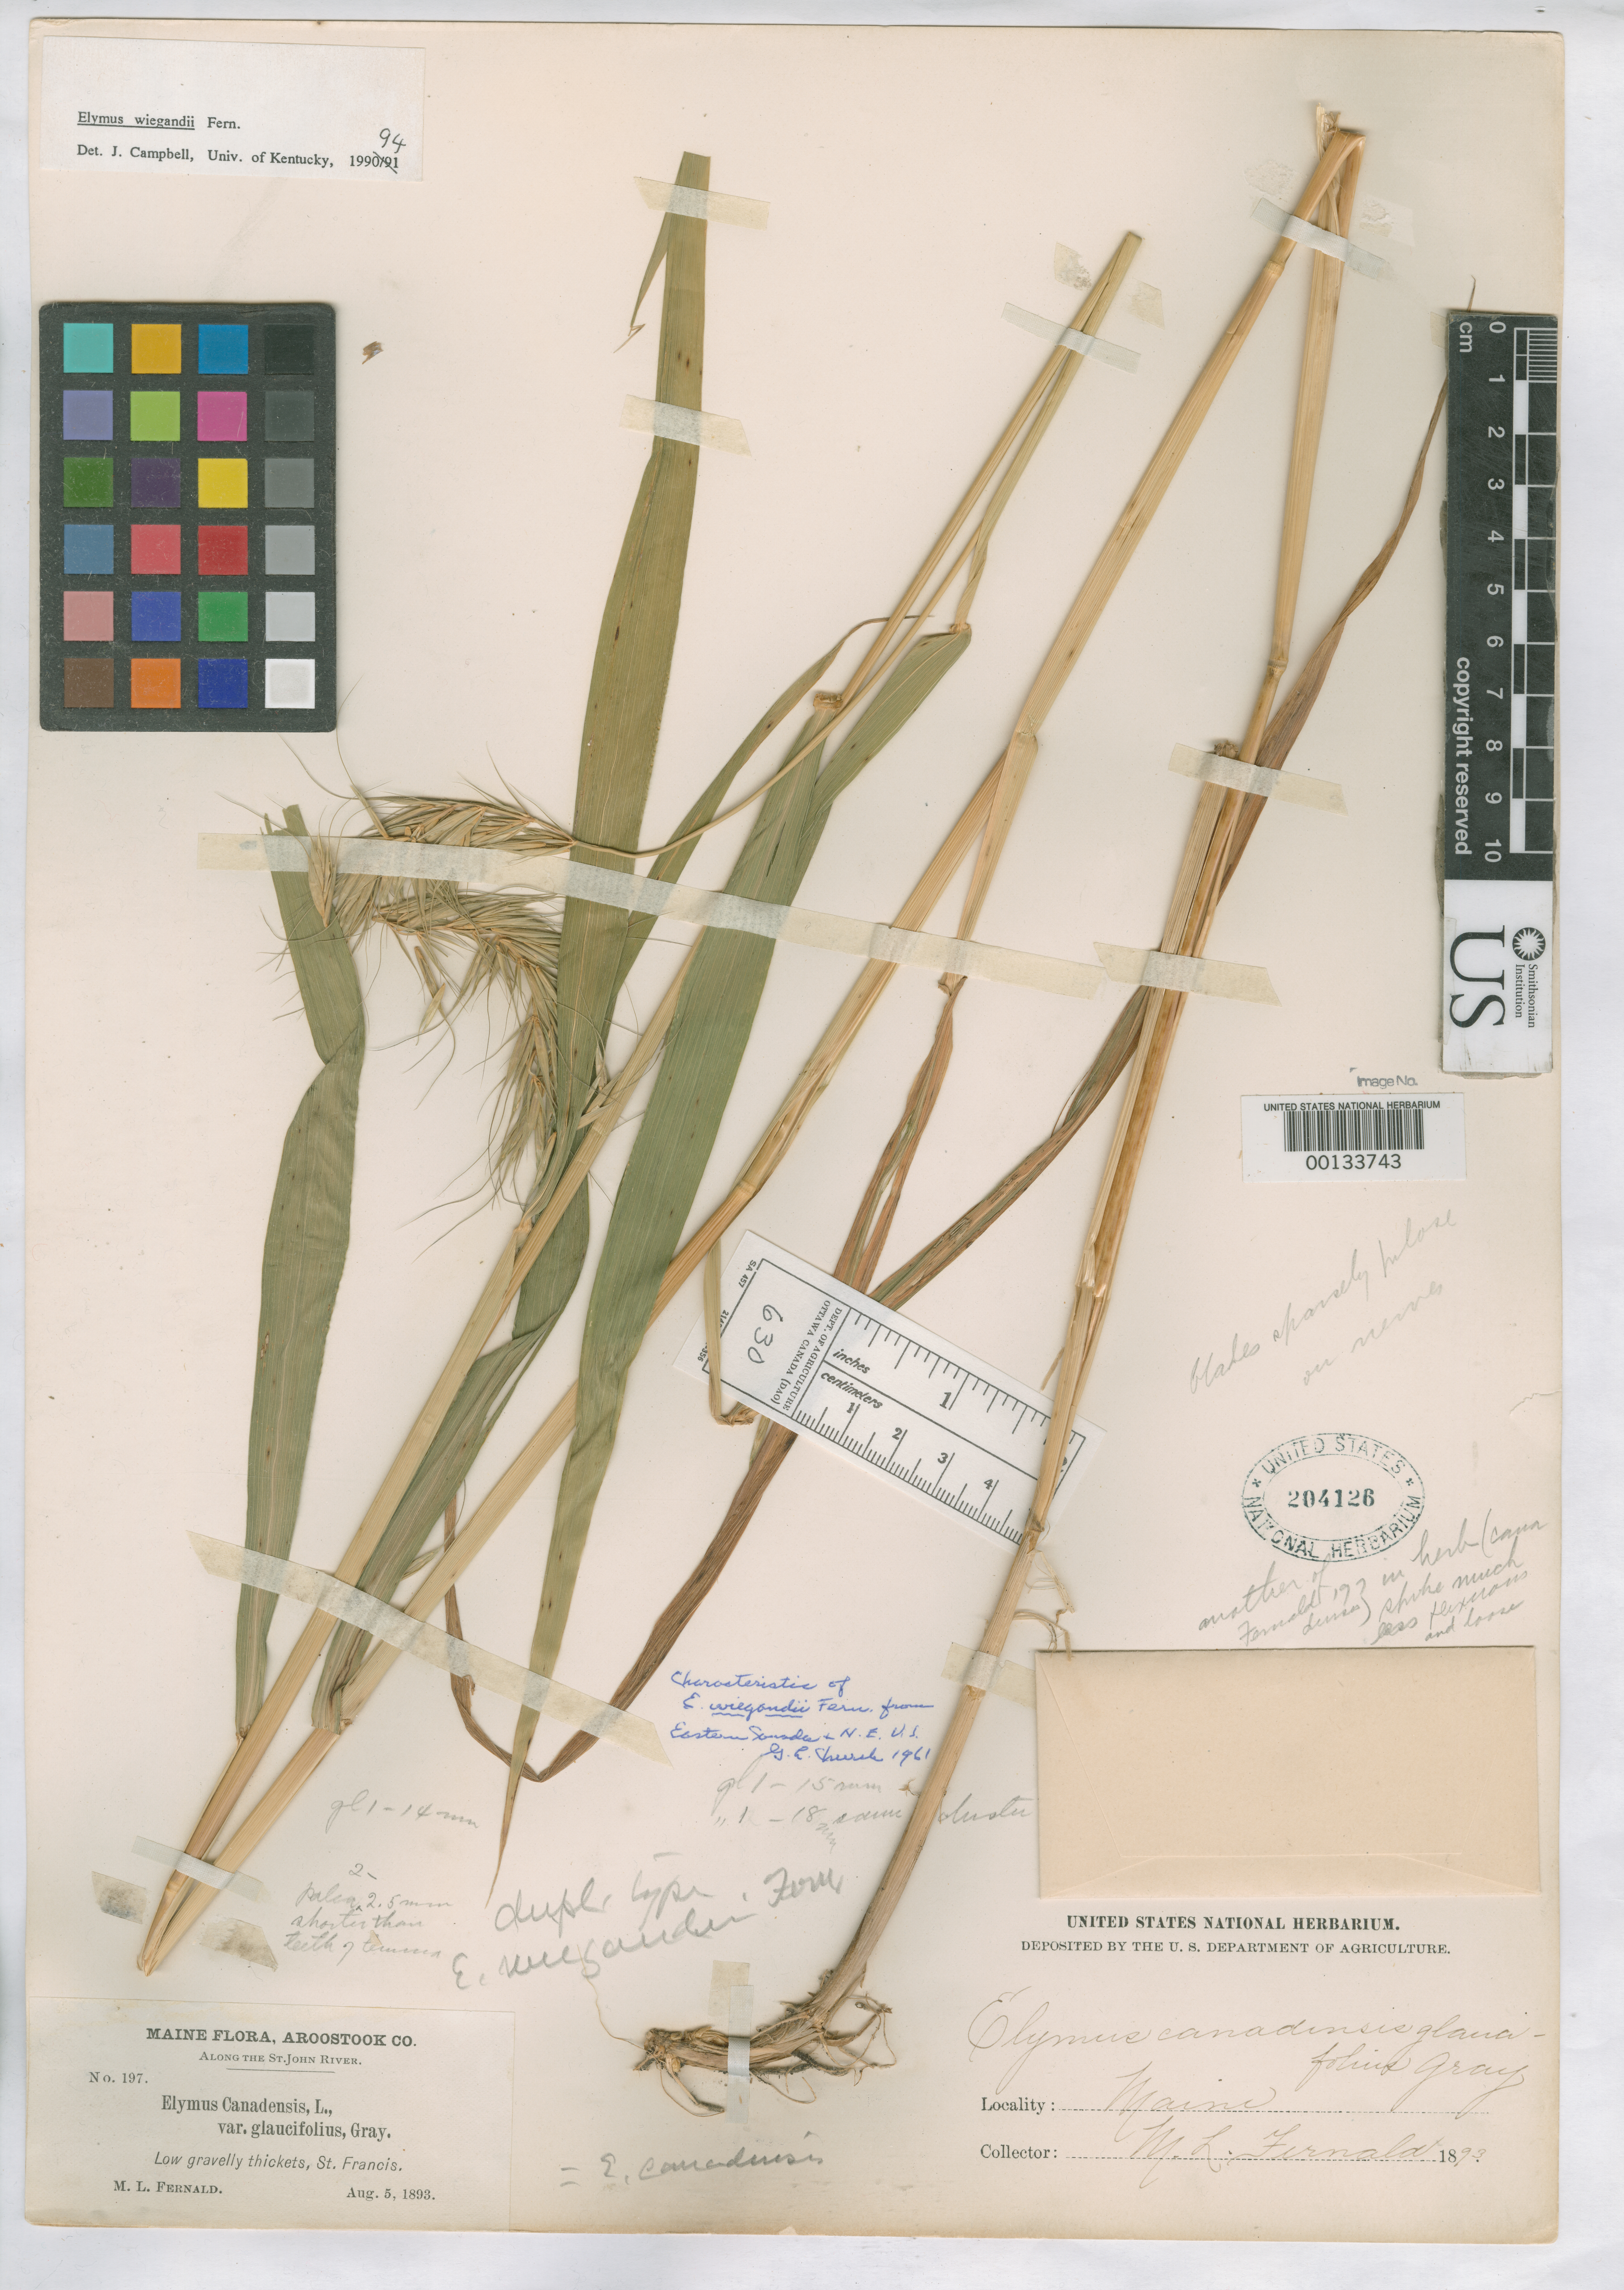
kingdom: Plantae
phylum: Tracheophyta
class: Liliopsida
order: Poales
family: Poaceae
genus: Elymus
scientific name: Elymus wiegandii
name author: Fernald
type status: Isotype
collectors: M. L. Fernald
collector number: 197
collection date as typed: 05 Aug 1893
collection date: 1893-08-05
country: United States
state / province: Maine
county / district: Aroostook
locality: St. Francis, along the St. John River.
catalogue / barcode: US 204126